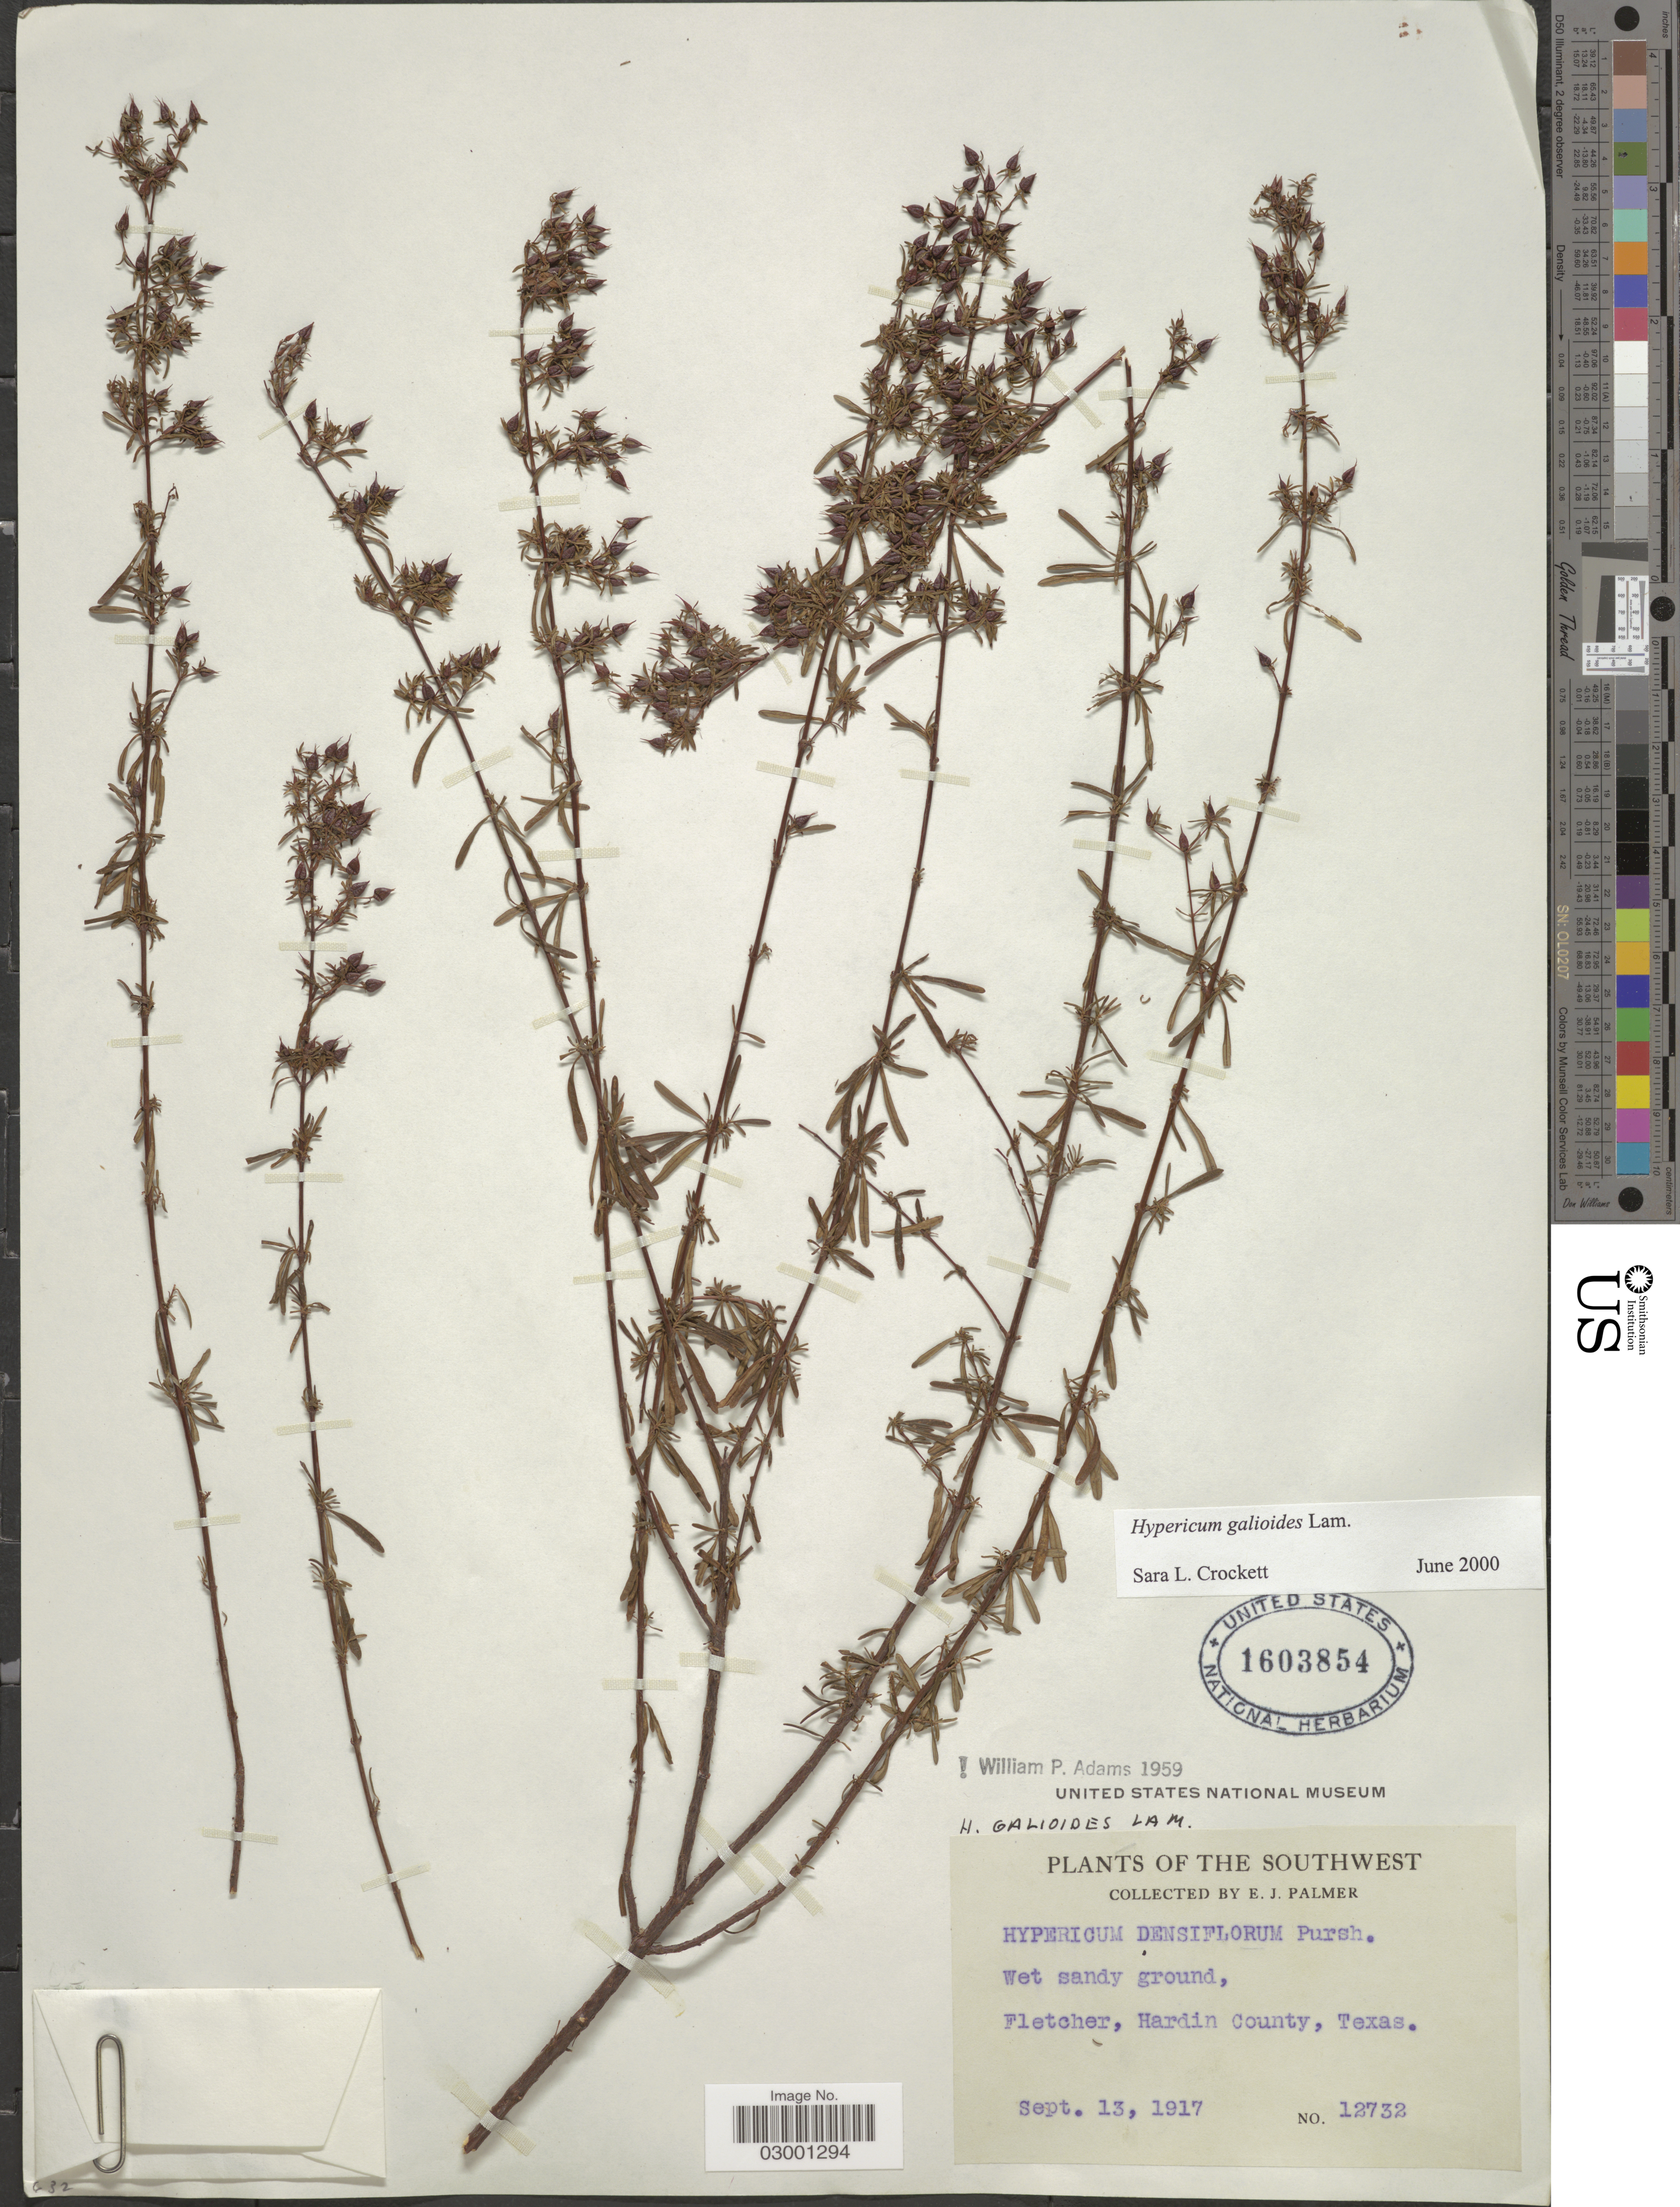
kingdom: Plantae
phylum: Tracheophyta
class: Magnoliopsida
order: Malpighiales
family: Hypericaceae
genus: Hypericum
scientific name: Hypericum galioides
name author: Lam.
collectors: E. J. Palmer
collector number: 12732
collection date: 1917-09-13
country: United States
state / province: Texas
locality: The Southwest. Fletcher, Hardin County.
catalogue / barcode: US 1603854